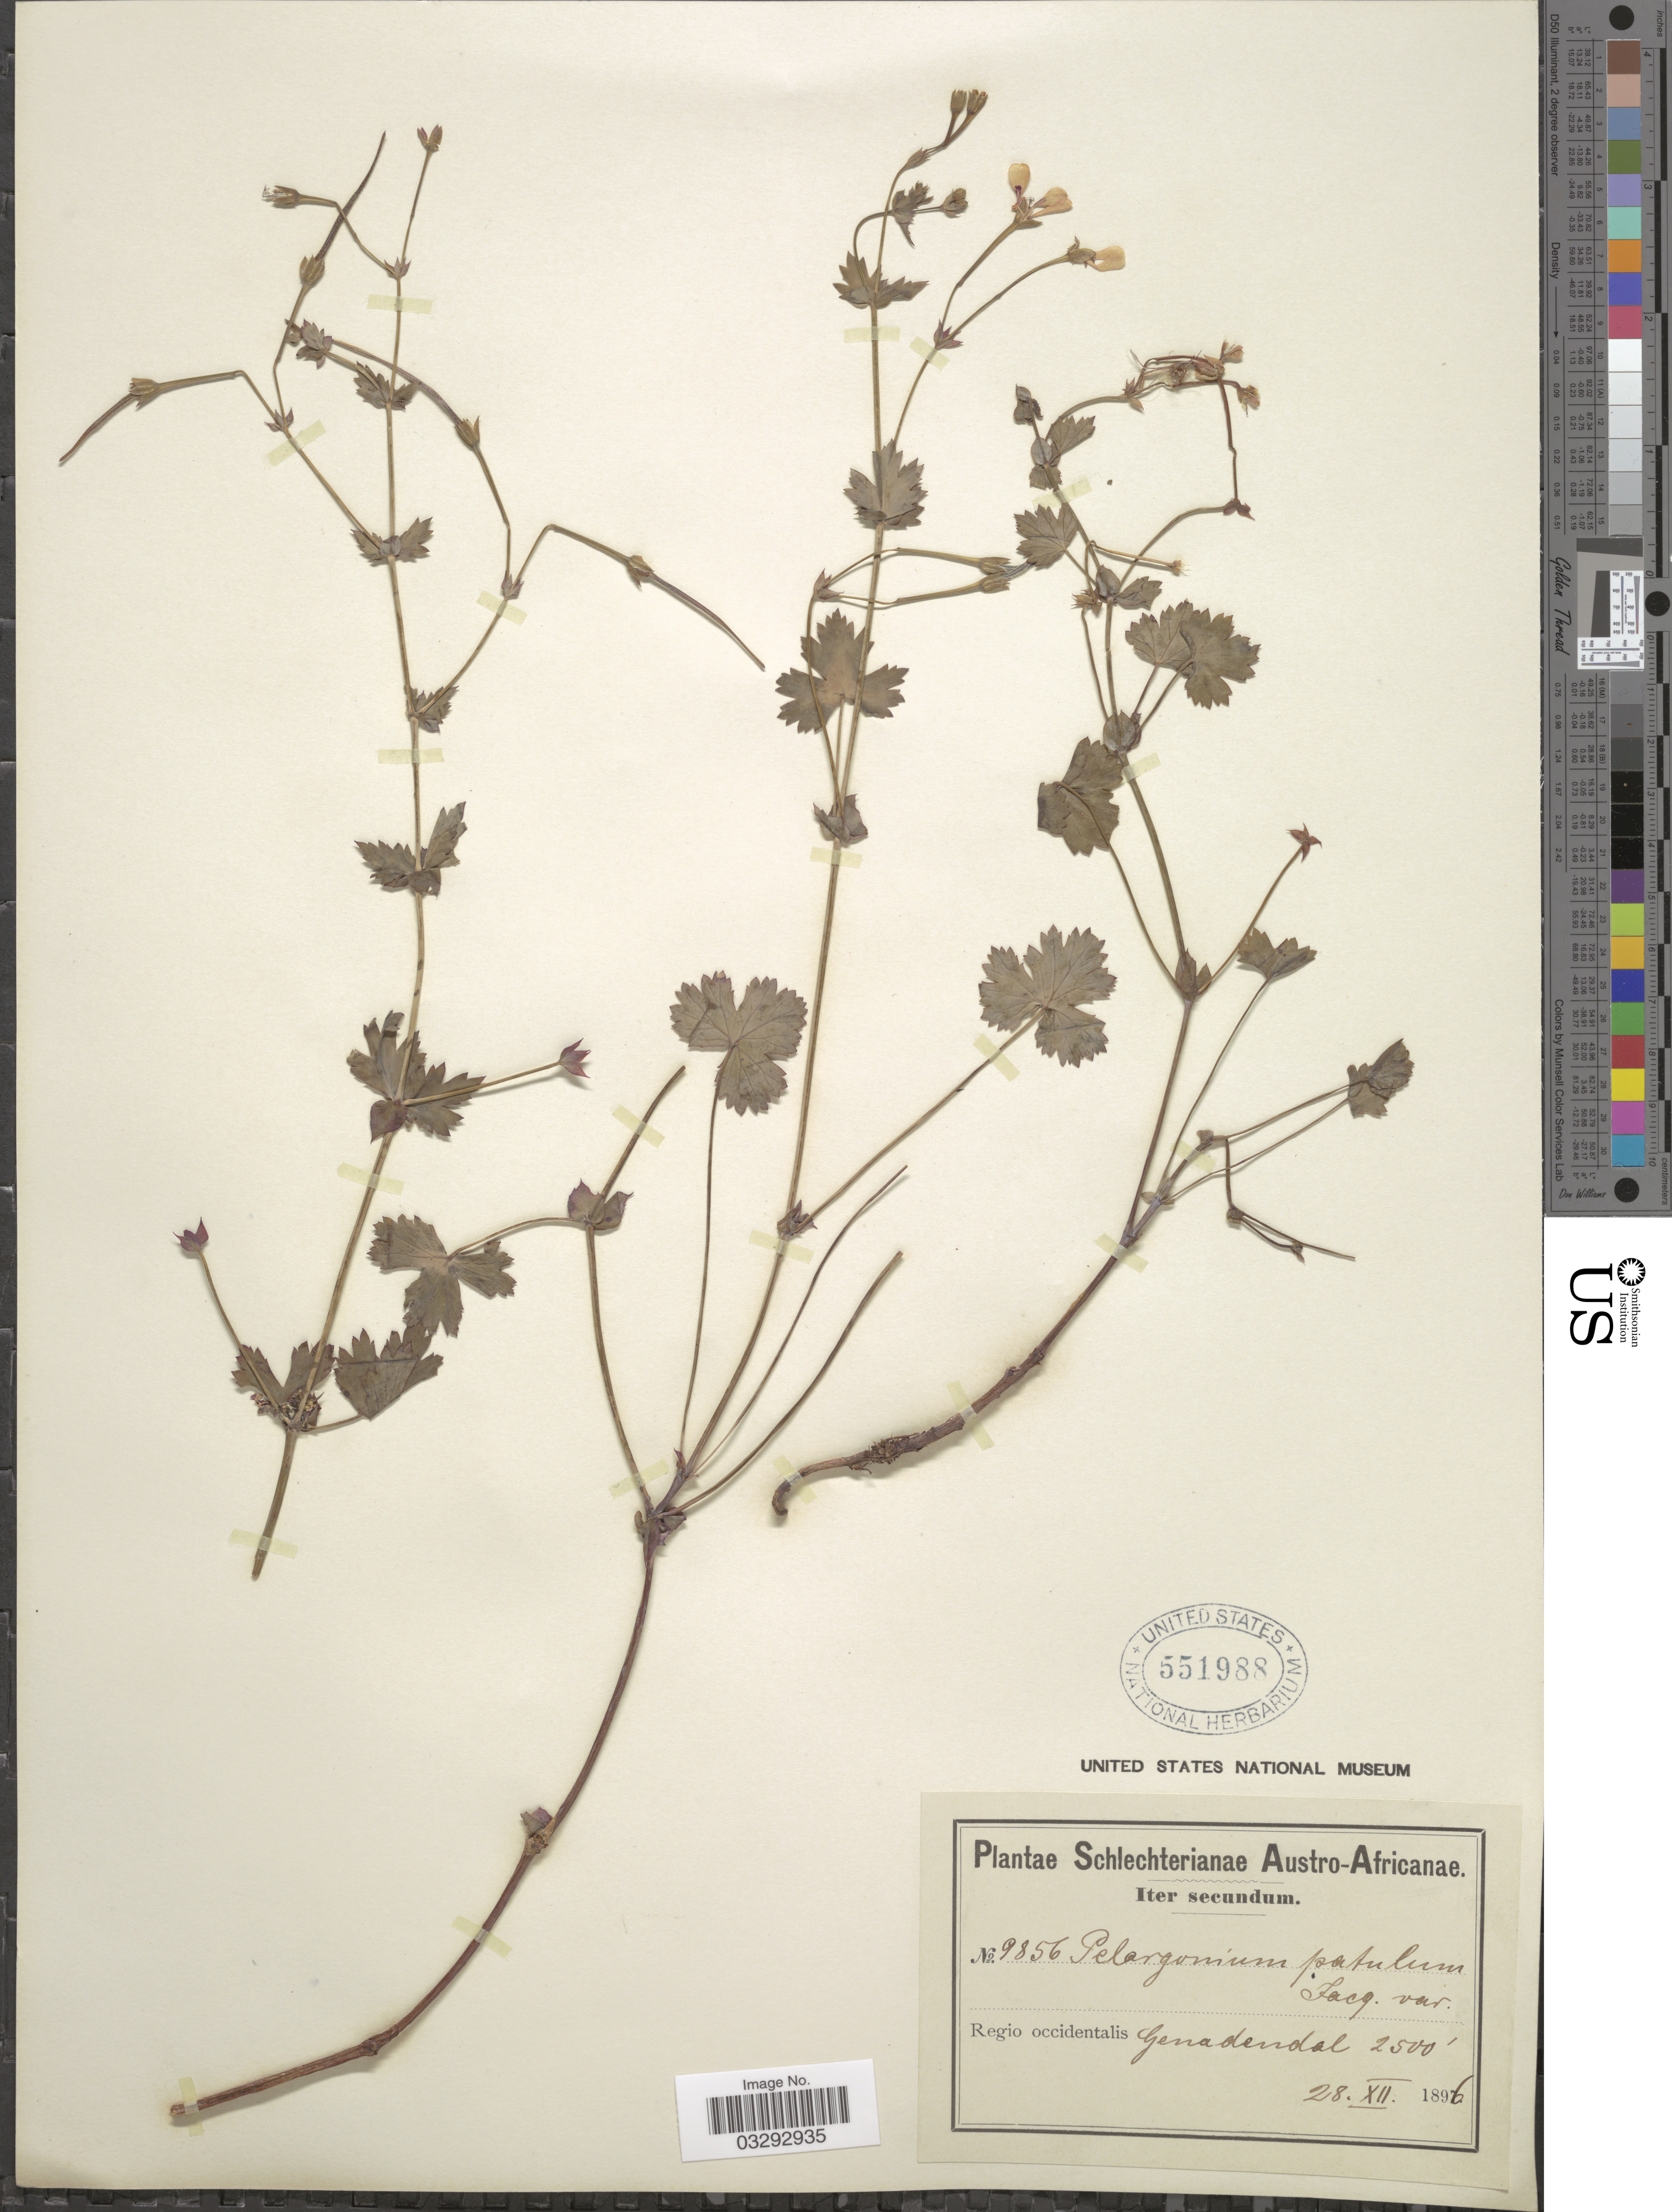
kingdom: Plantae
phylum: Tracheophyta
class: Magnoliopsida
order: Geraniales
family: Geraniaceae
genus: Pelargonium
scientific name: Pelargonium patulum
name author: Jacq.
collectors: Schlechter, --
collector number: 9856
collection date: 1896-12-28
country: South Africa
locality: Austro-Africanae, Regio occidentalis, Genadendal.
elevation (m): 762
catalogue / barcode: US 551988